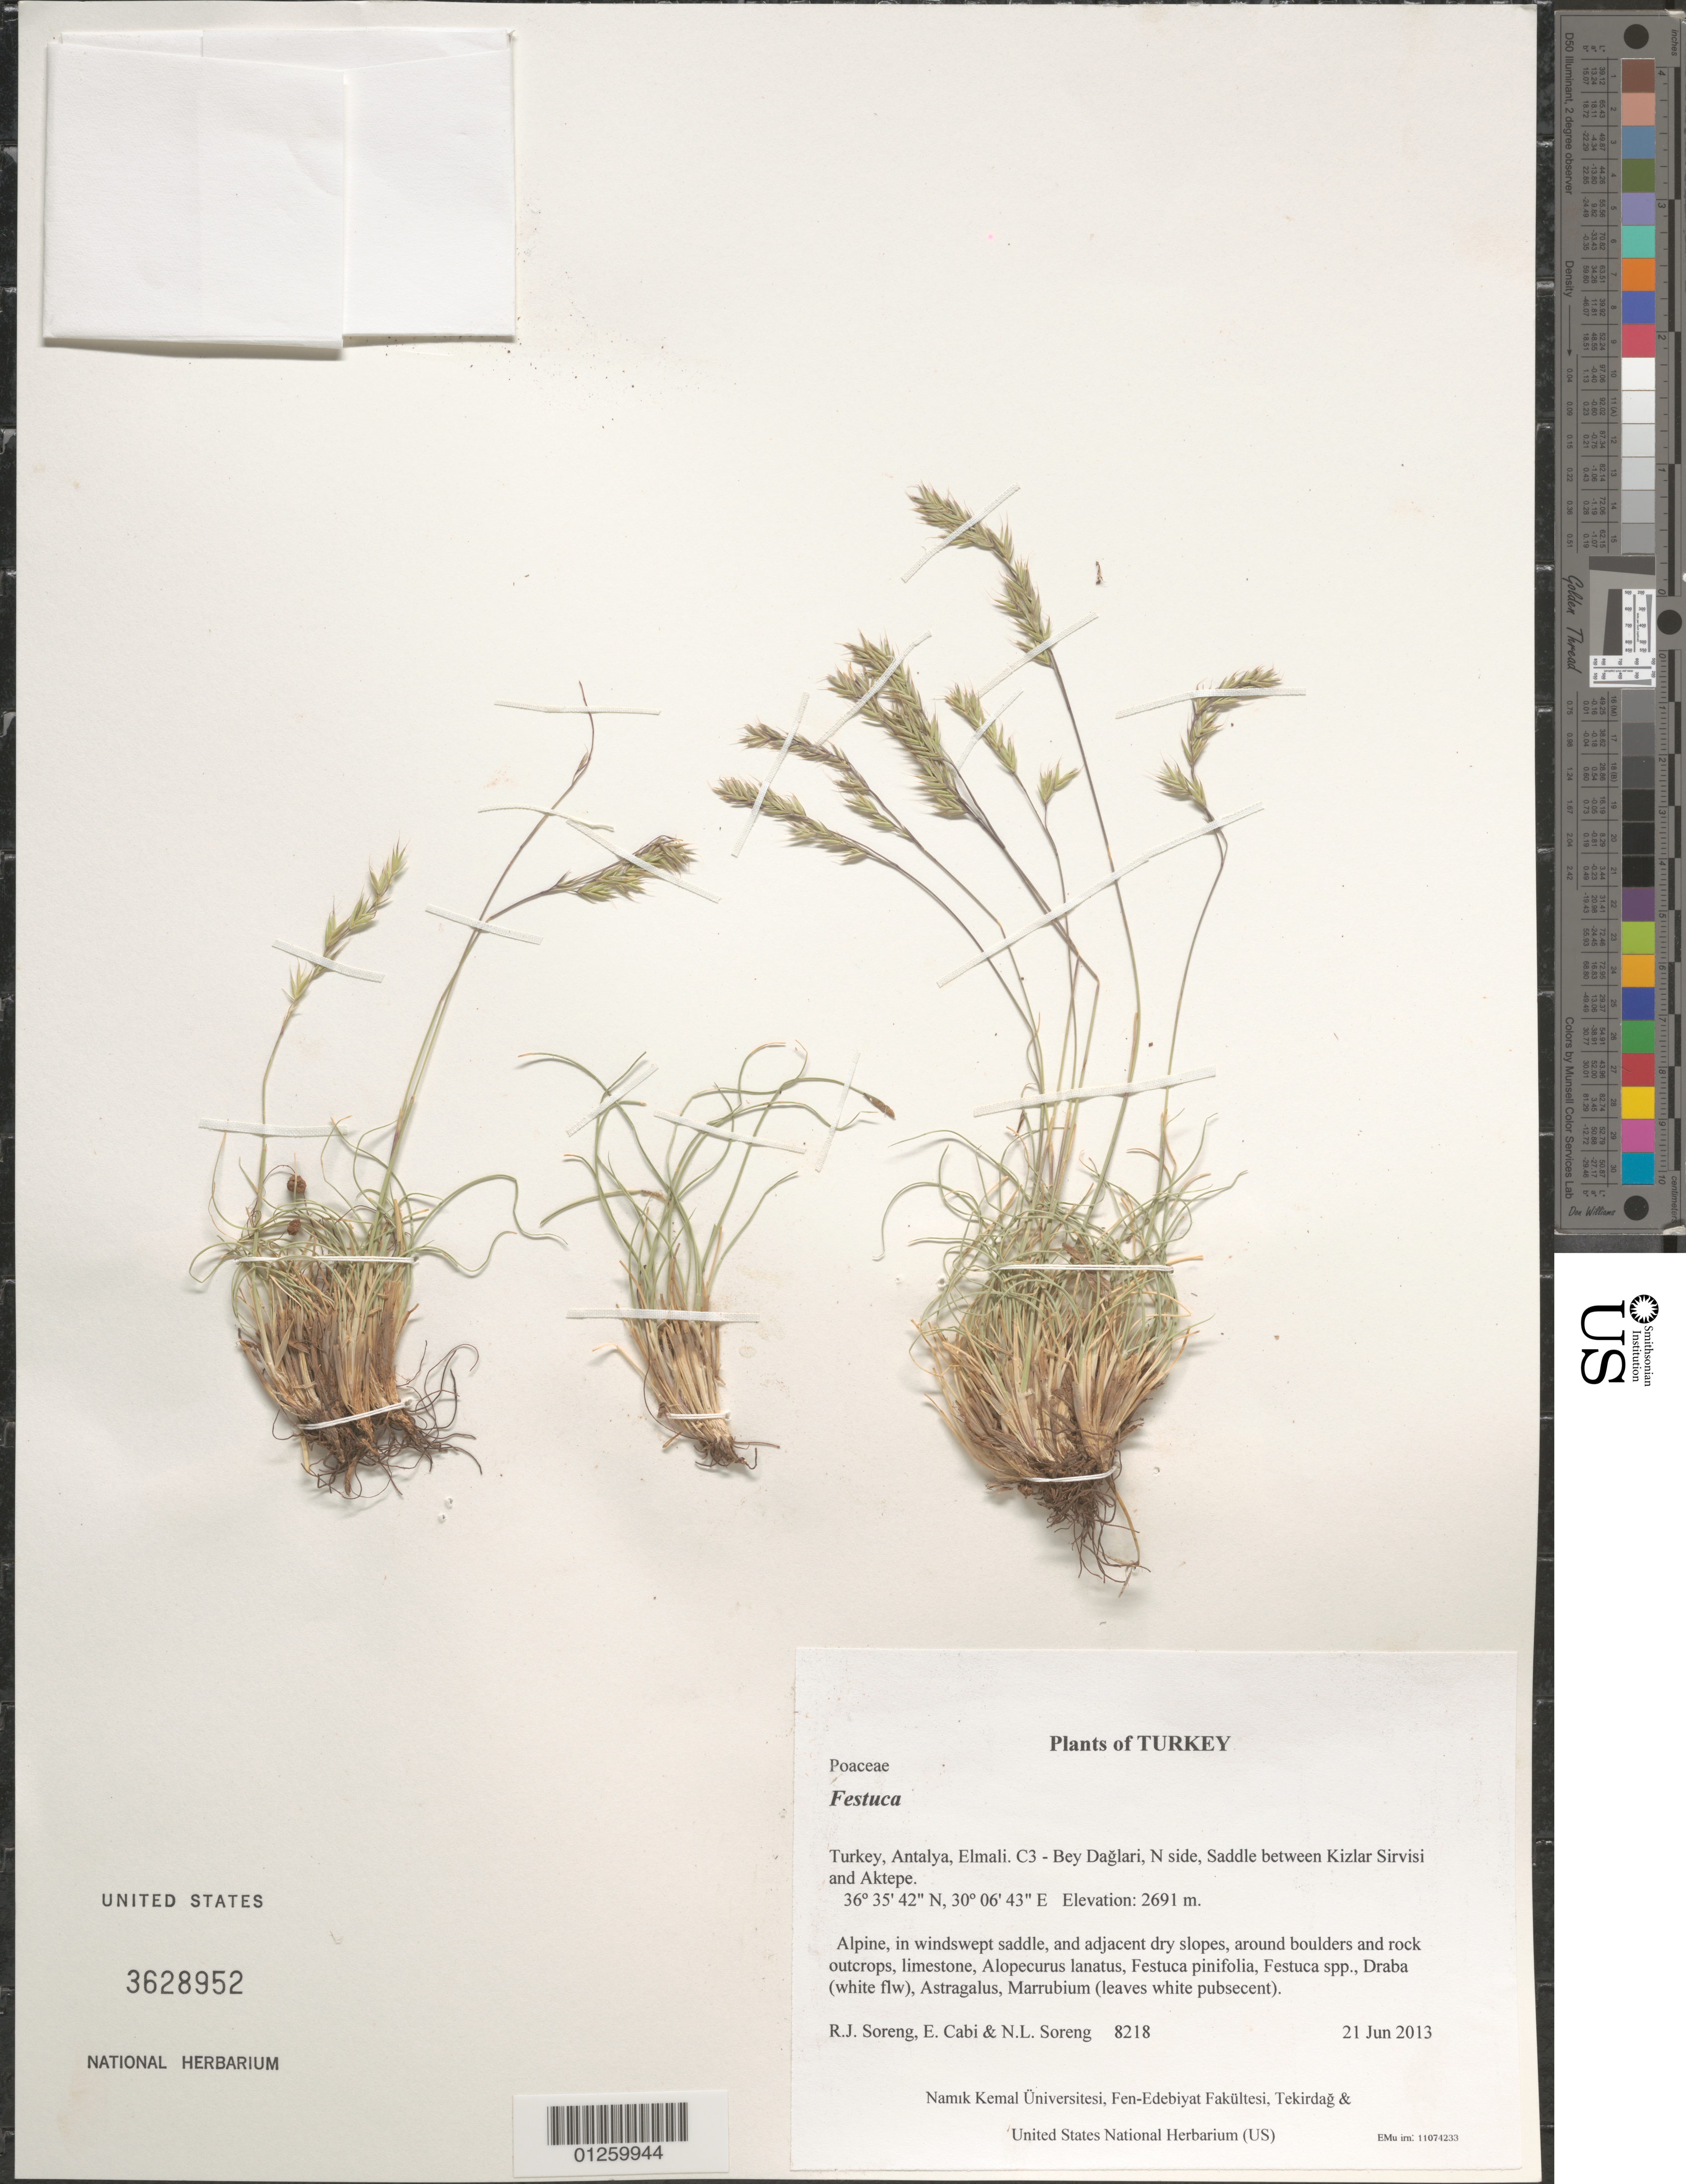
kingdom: Plantae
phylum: Tracheophyta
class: Liliopsida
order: Poales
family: Poaceae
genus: Festuca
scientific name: Festuca sp.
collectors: R. J. Soreng, E. Cabi & N. L. Soreng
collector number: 8218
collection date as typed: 2013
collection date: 2013-06-21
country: Turkey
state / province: Antalya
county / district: Elmali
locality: C3 - Bey Daglari, N side, Saddle between Kizlar Sirvisi and Aktepe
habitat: Alpine, in windswept saddle, and adjacent dry slopes, around boulders and rock outcrops, limestone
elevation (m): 2691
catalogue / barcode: US 3628952